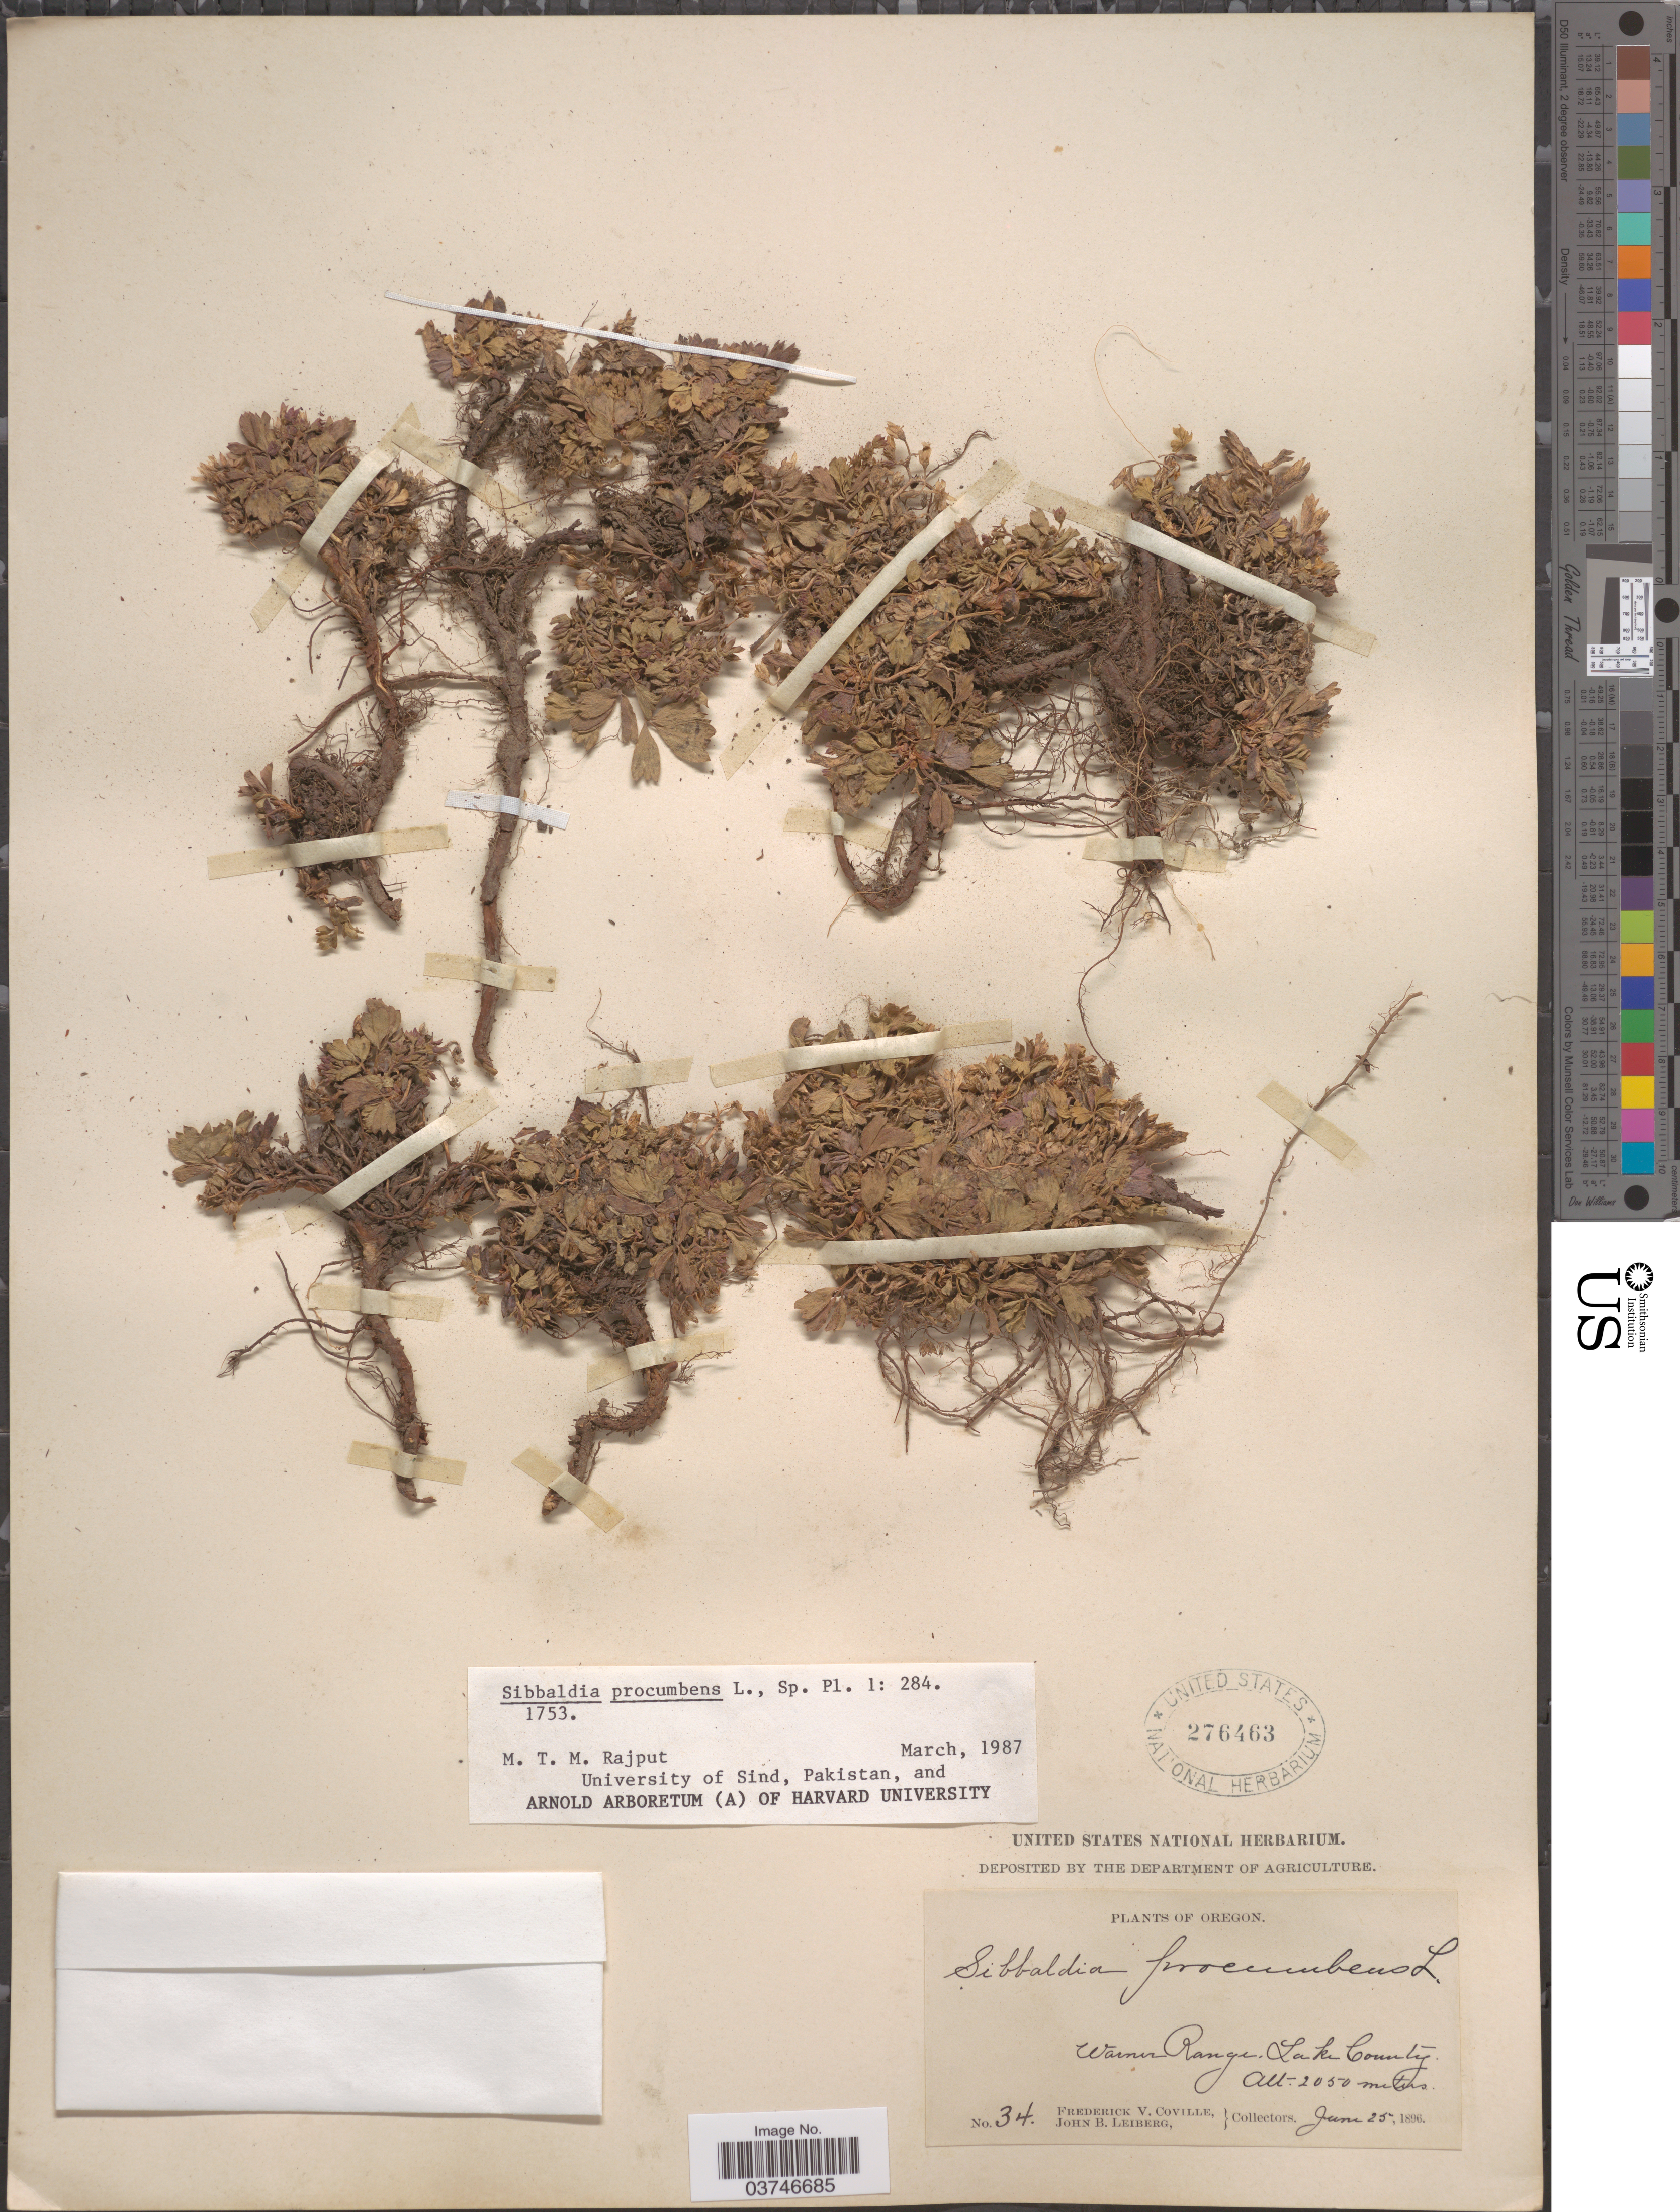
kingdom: Plantae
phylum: Tracheophyta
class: Magnoliopsida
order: Rosales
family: Rosaceae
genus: Sibbaldia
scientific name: Sibbaldia procumbens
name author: L.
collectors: F. V. Coville & J. B. Leiberg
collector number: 34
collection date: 1896-06-25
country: United States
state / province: Oregon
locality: Warner Range, Lake County.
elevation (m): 2050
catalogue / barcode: US 276463